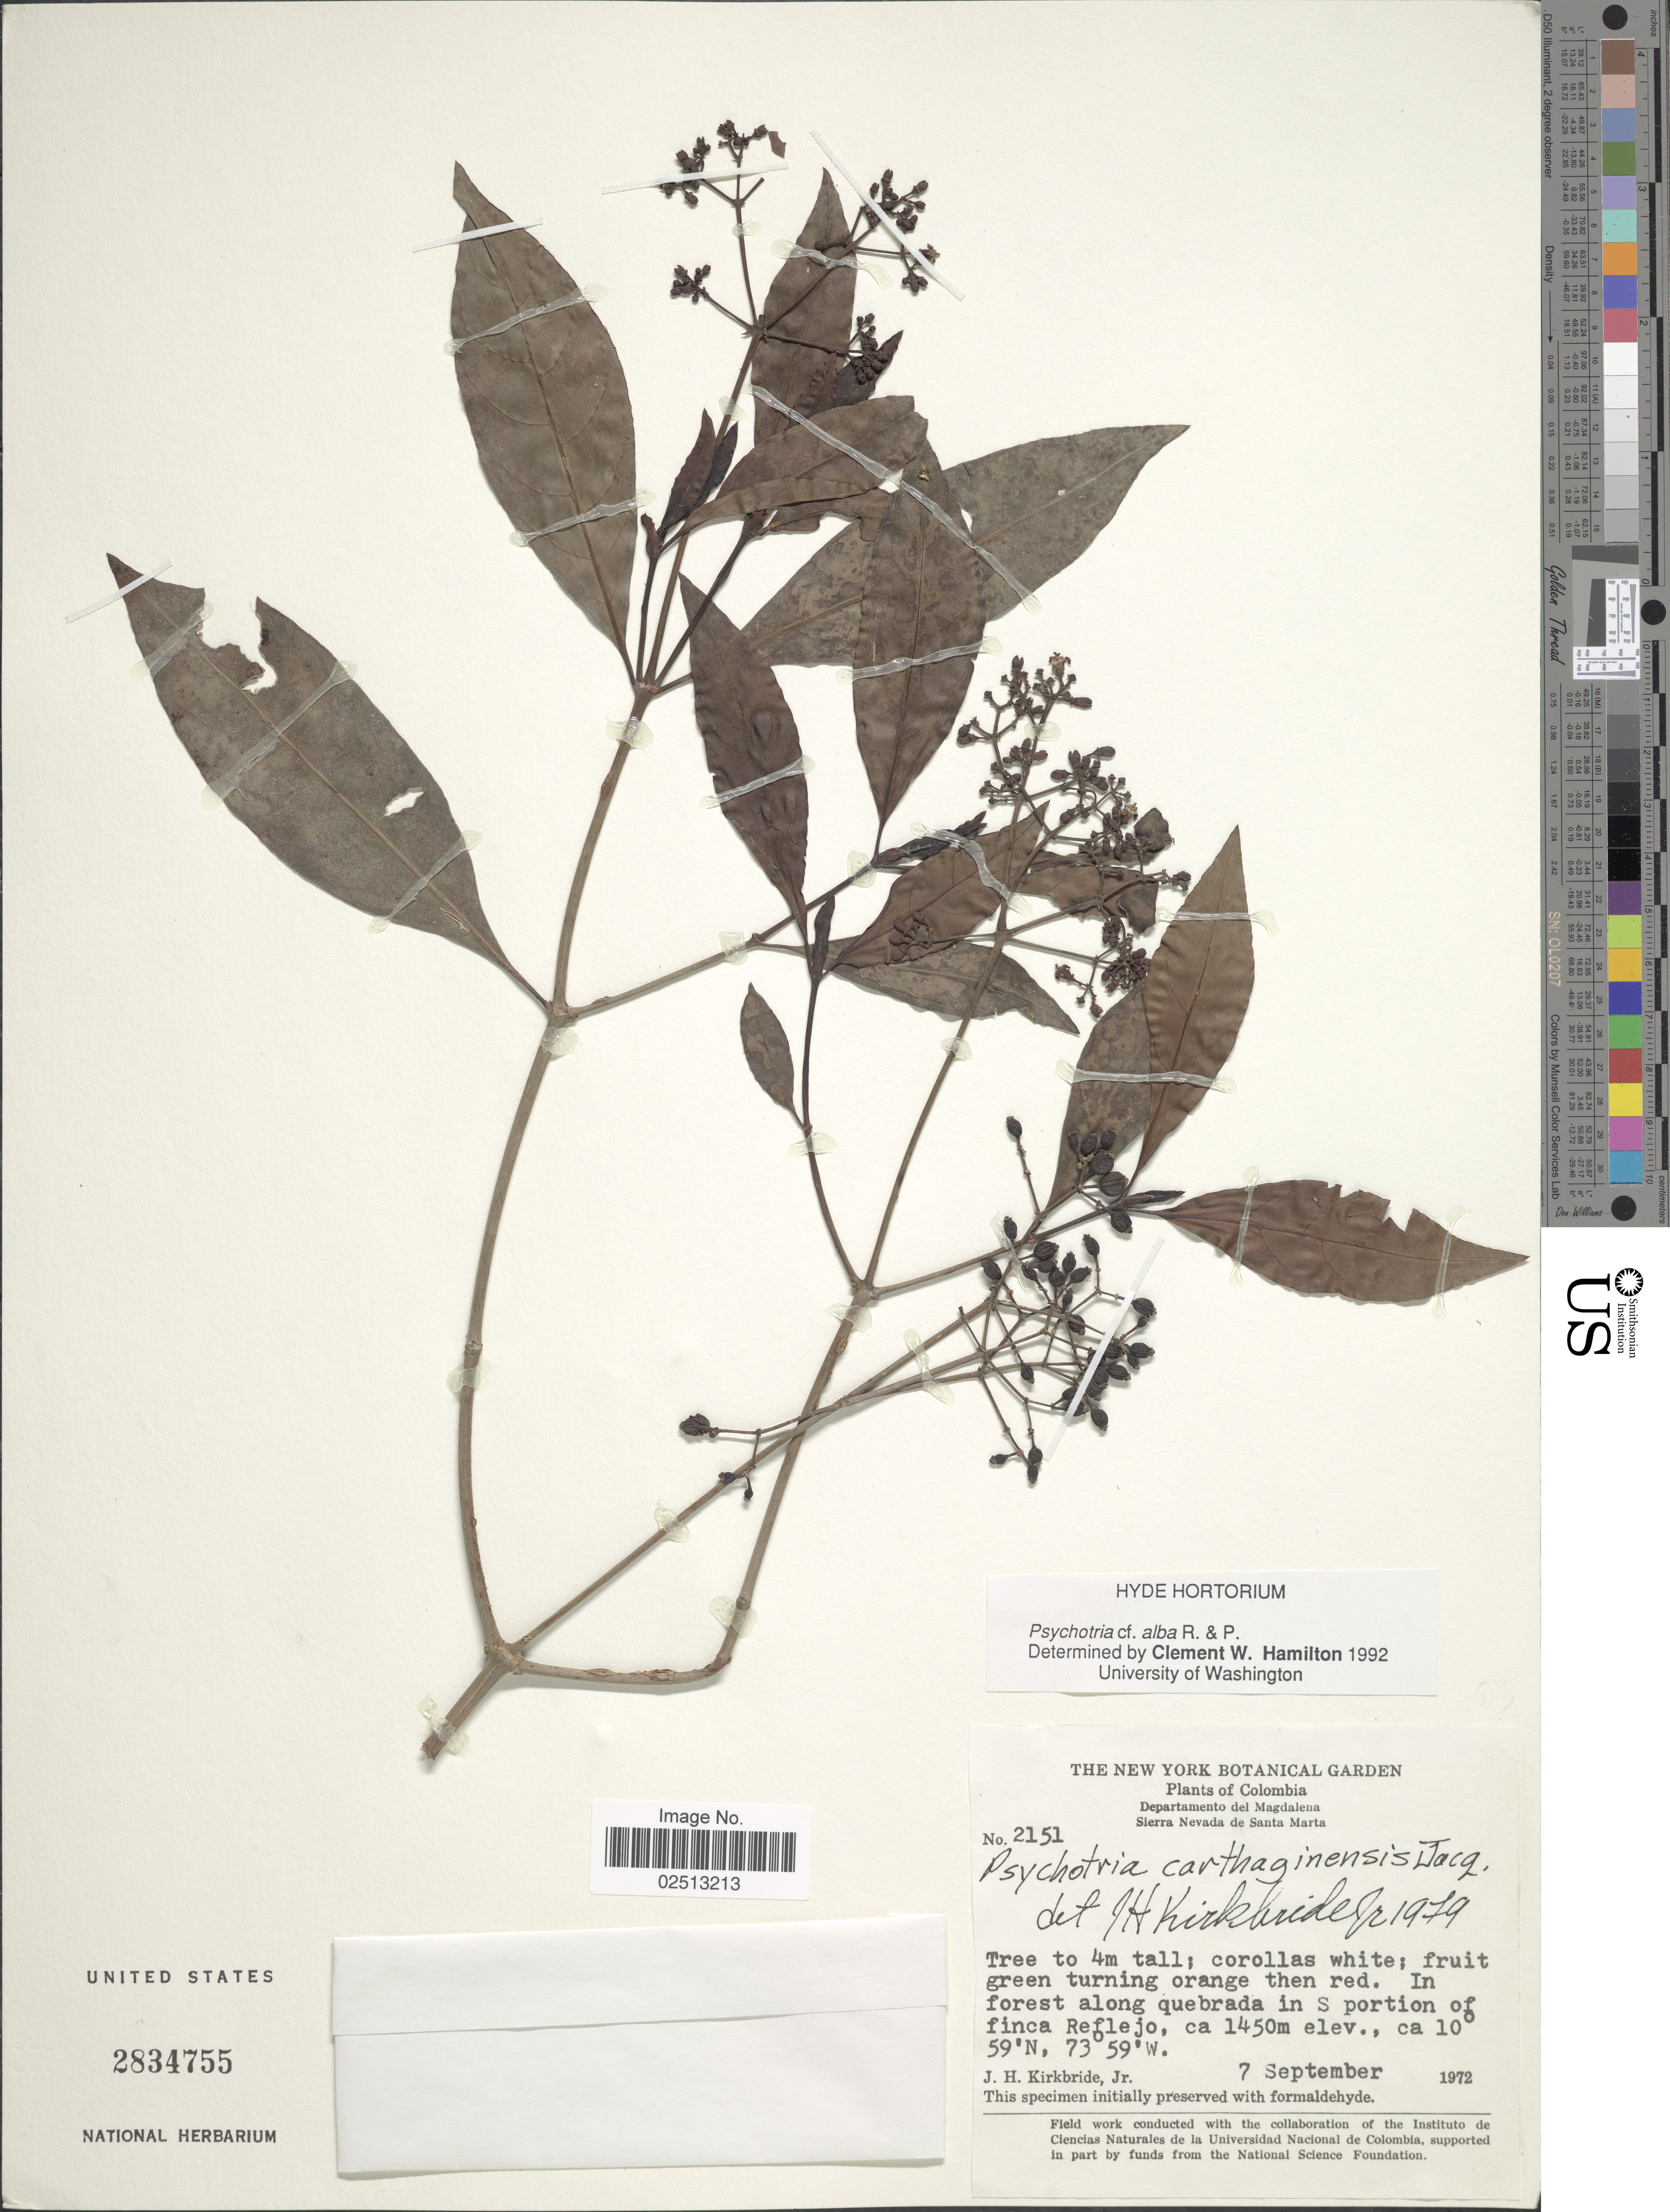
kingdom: Plantae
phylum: Tracheophyta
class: Magnoliopsida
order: Gentianales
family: Rubiaceae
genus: Psychotria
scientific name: Psychotria alba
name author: Ruiz & Pav.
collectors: J. H. Kirkbride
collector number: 2151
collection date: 1972-09-07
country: Colombia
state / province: Magdalena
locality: Colombia, Departamento del Magdalena, Sierra Nevada de Santa Maria. In forest along quebrada in S portion of finca Reflejo.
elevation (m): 1450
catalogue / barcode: US 2834755